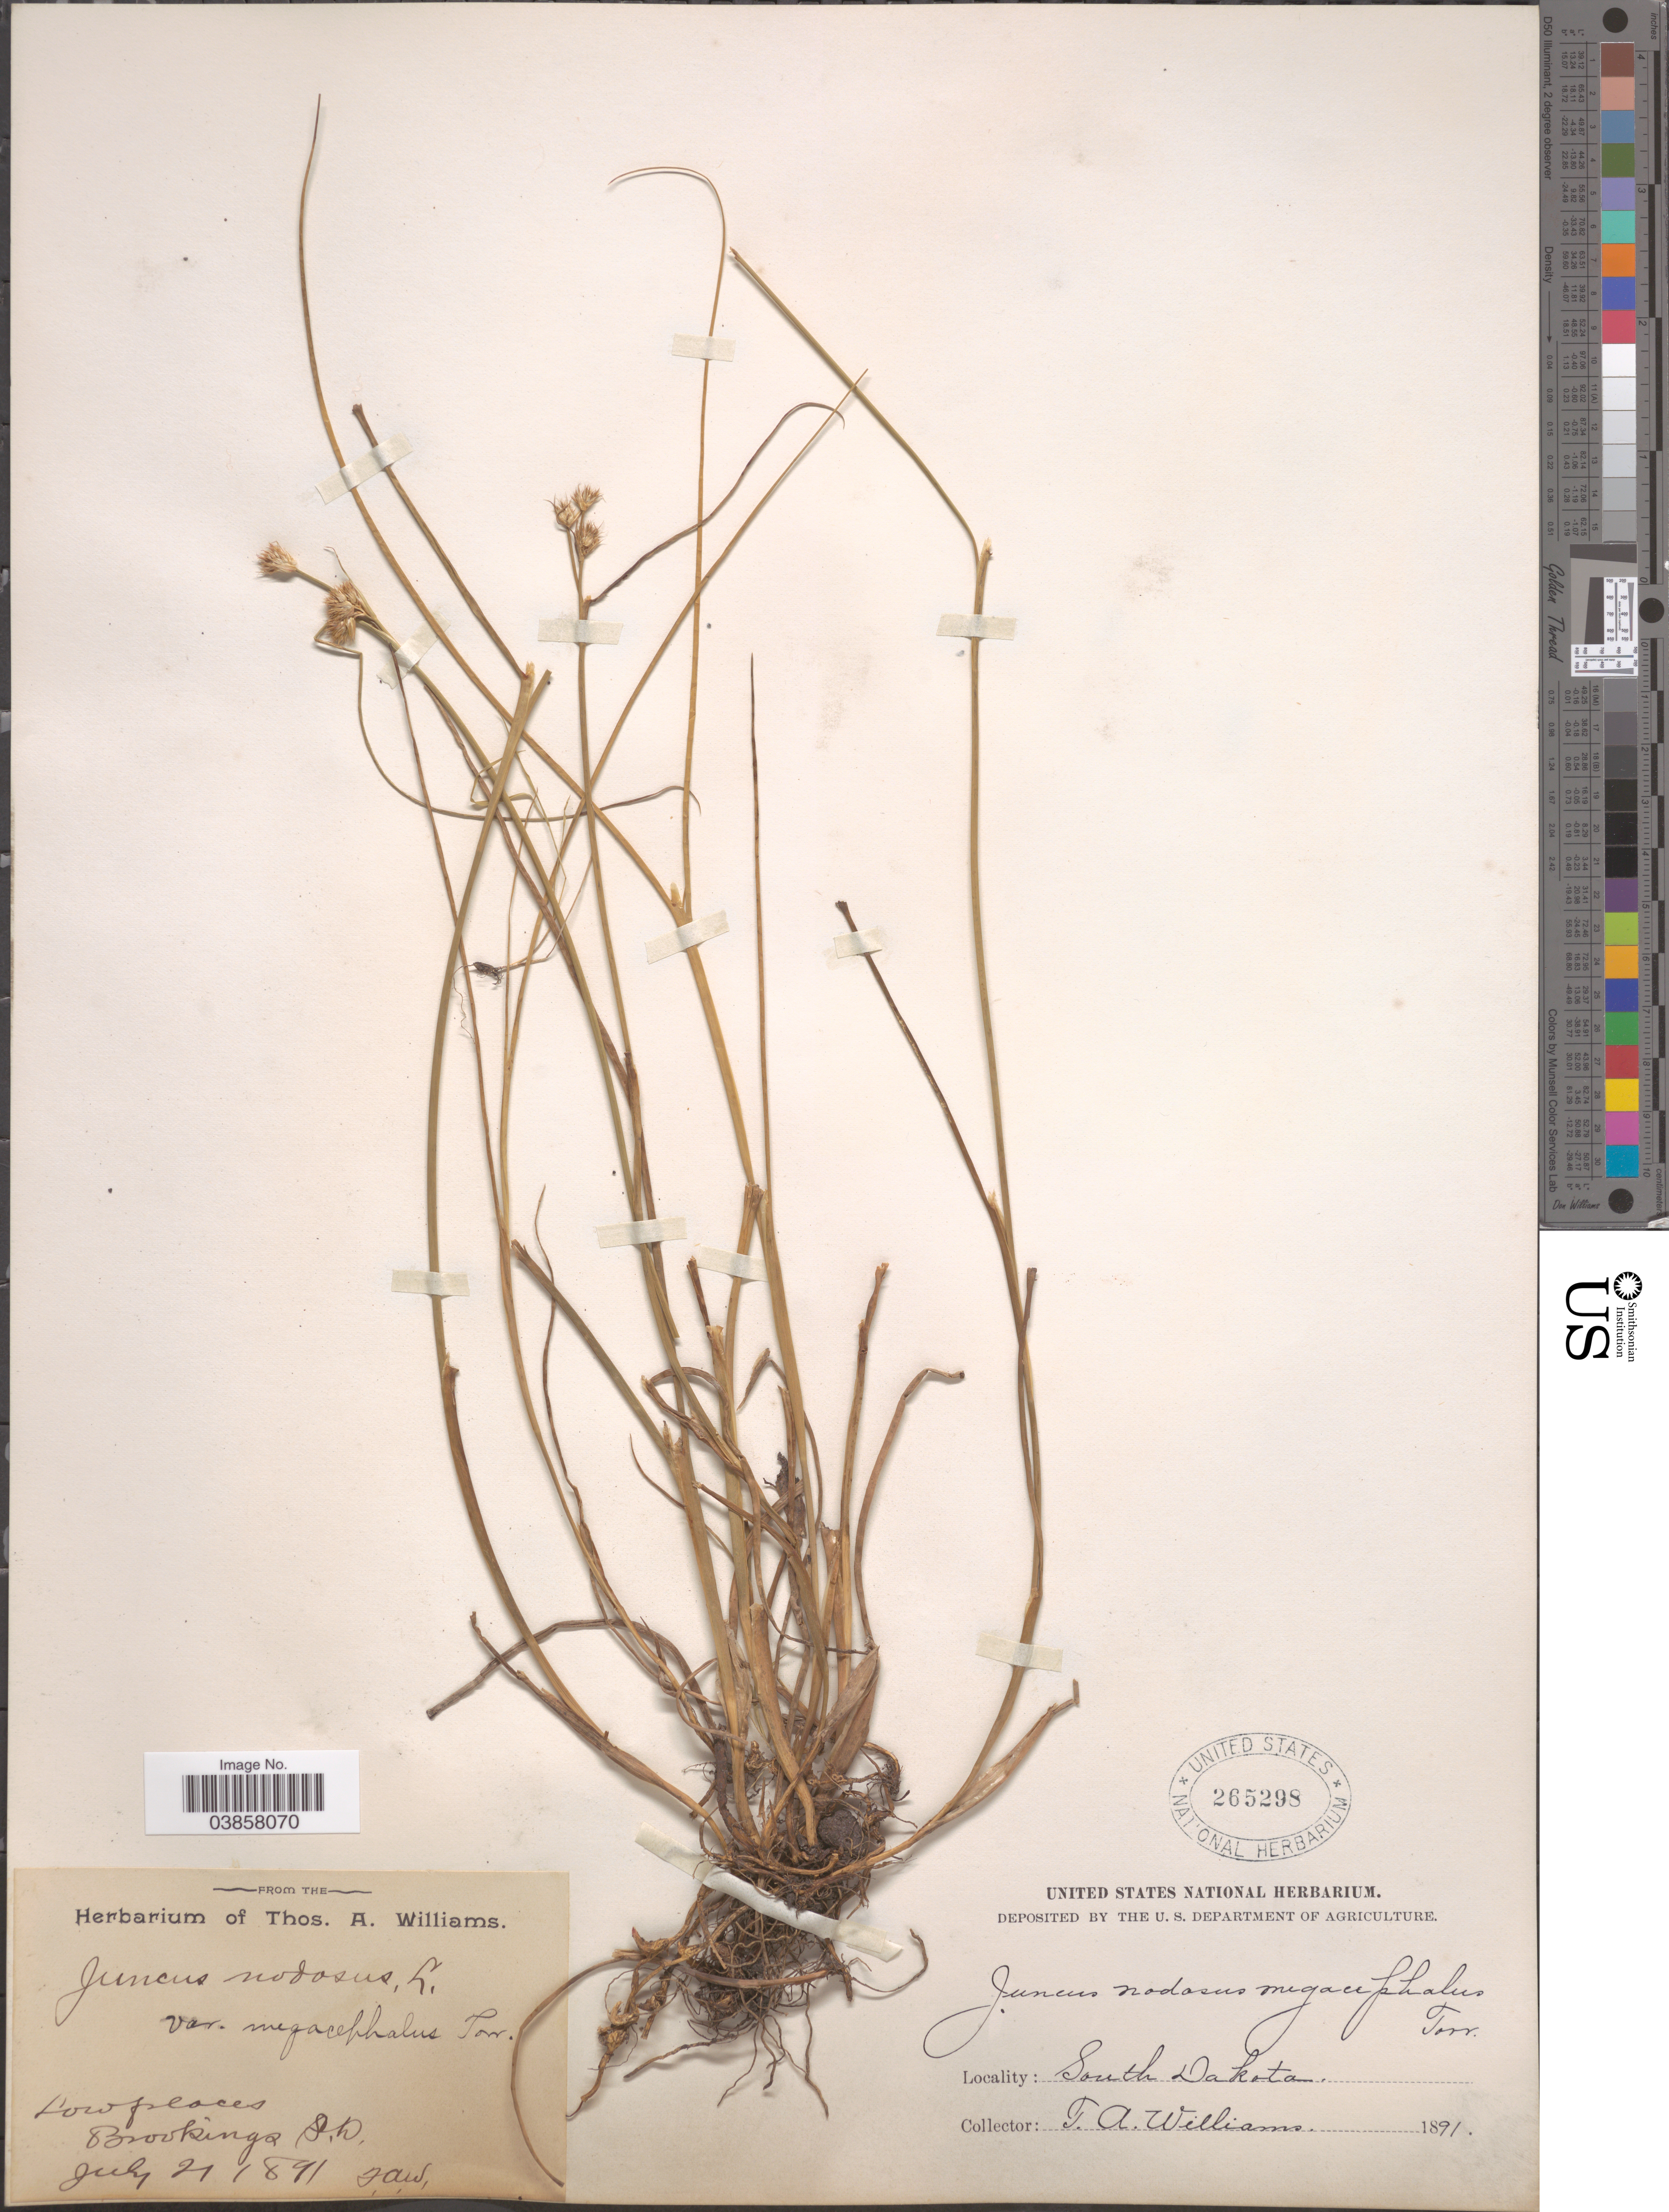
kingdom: Plantae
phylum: Tracheophyta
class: Liliopsida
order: Poales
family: Juncaceae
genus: Juncus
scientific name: Juncus torreyi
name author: Coville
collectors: T. A. Williams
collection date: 1891-07-21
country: United States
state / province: South Dakota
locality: Brookings.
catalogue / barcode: US 265298